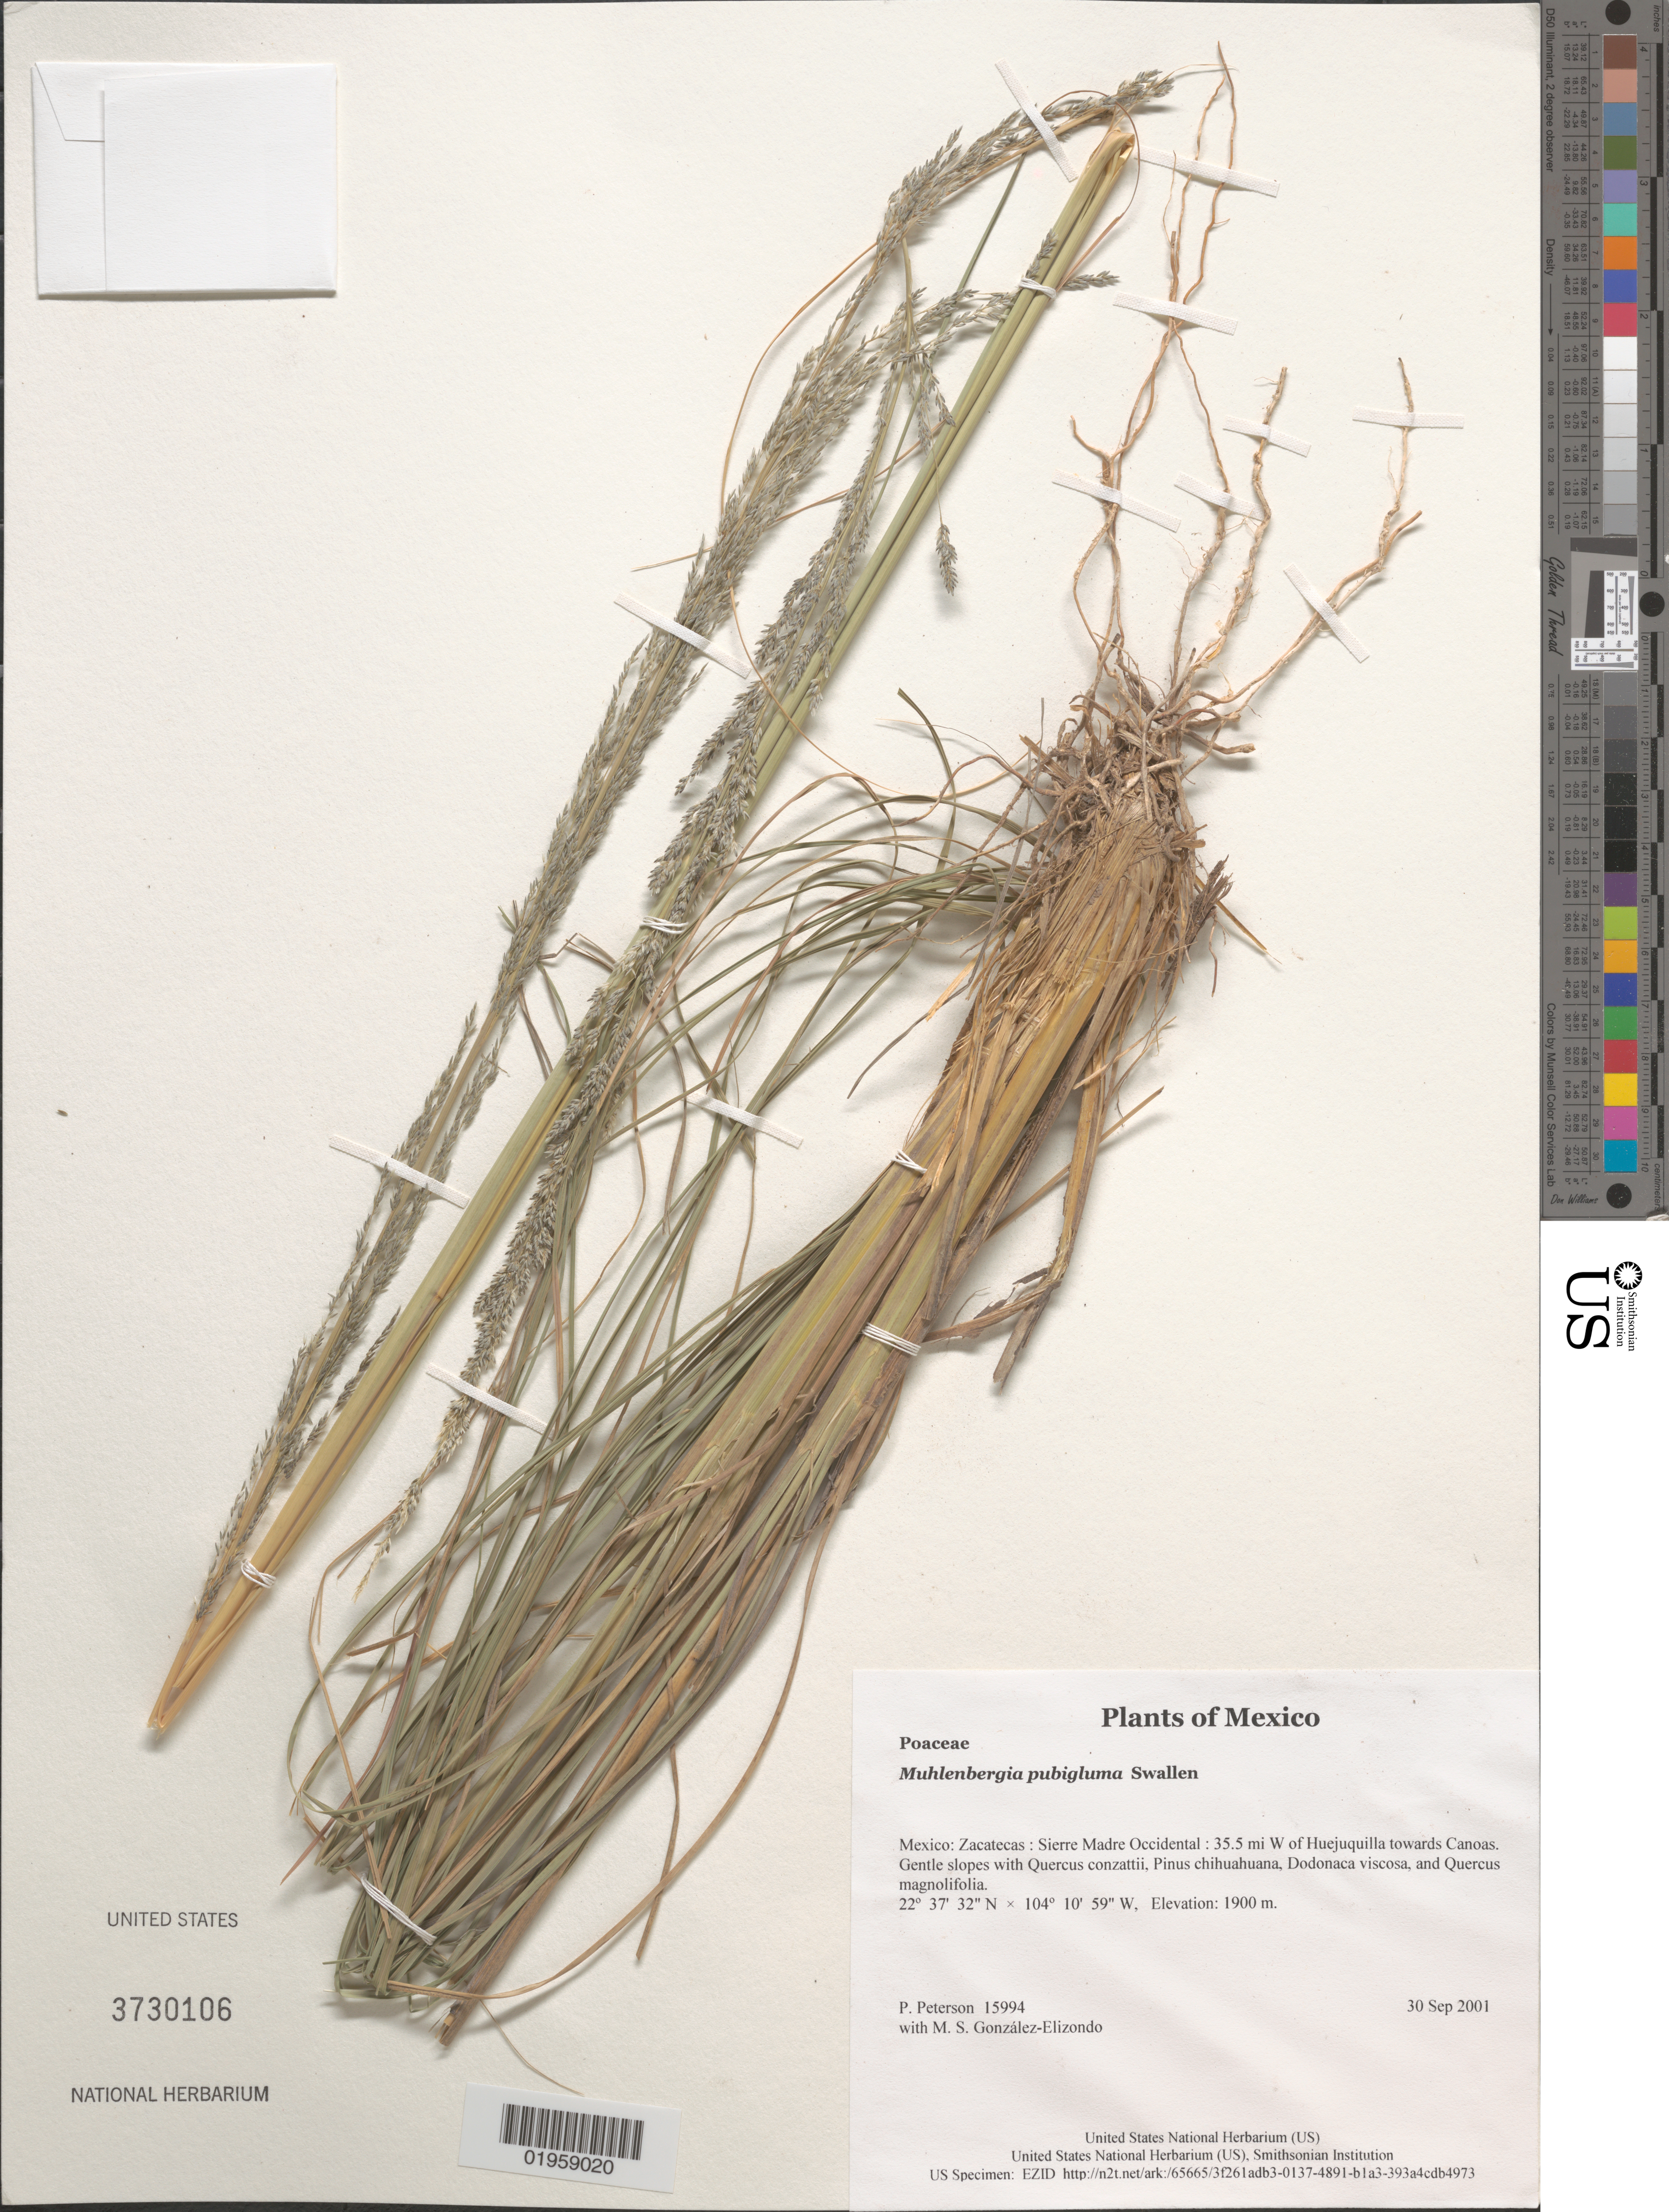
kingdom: Plantae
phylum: Tracheophyta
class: Liliopsida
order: Poales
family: Poaceae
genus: Muhlenbergia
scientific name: Muhlenbergia pubigluma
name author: Swallen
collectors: P. M. Peterson & M. S. González-Elizondo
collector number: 15994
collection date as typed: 30 Sep 2001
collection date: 2001-09-30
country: Mexico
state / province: Zacatecas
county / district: Sierre Madre Occidental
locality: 35.5 mi W of Huejuquilla towards Canoas. Gentle slopes with Quercus conzattii, Pinus chihuahuana, Dodonaca viscosa, and Quercus magnolifolia.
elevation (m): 1900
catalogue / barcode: US 3730106